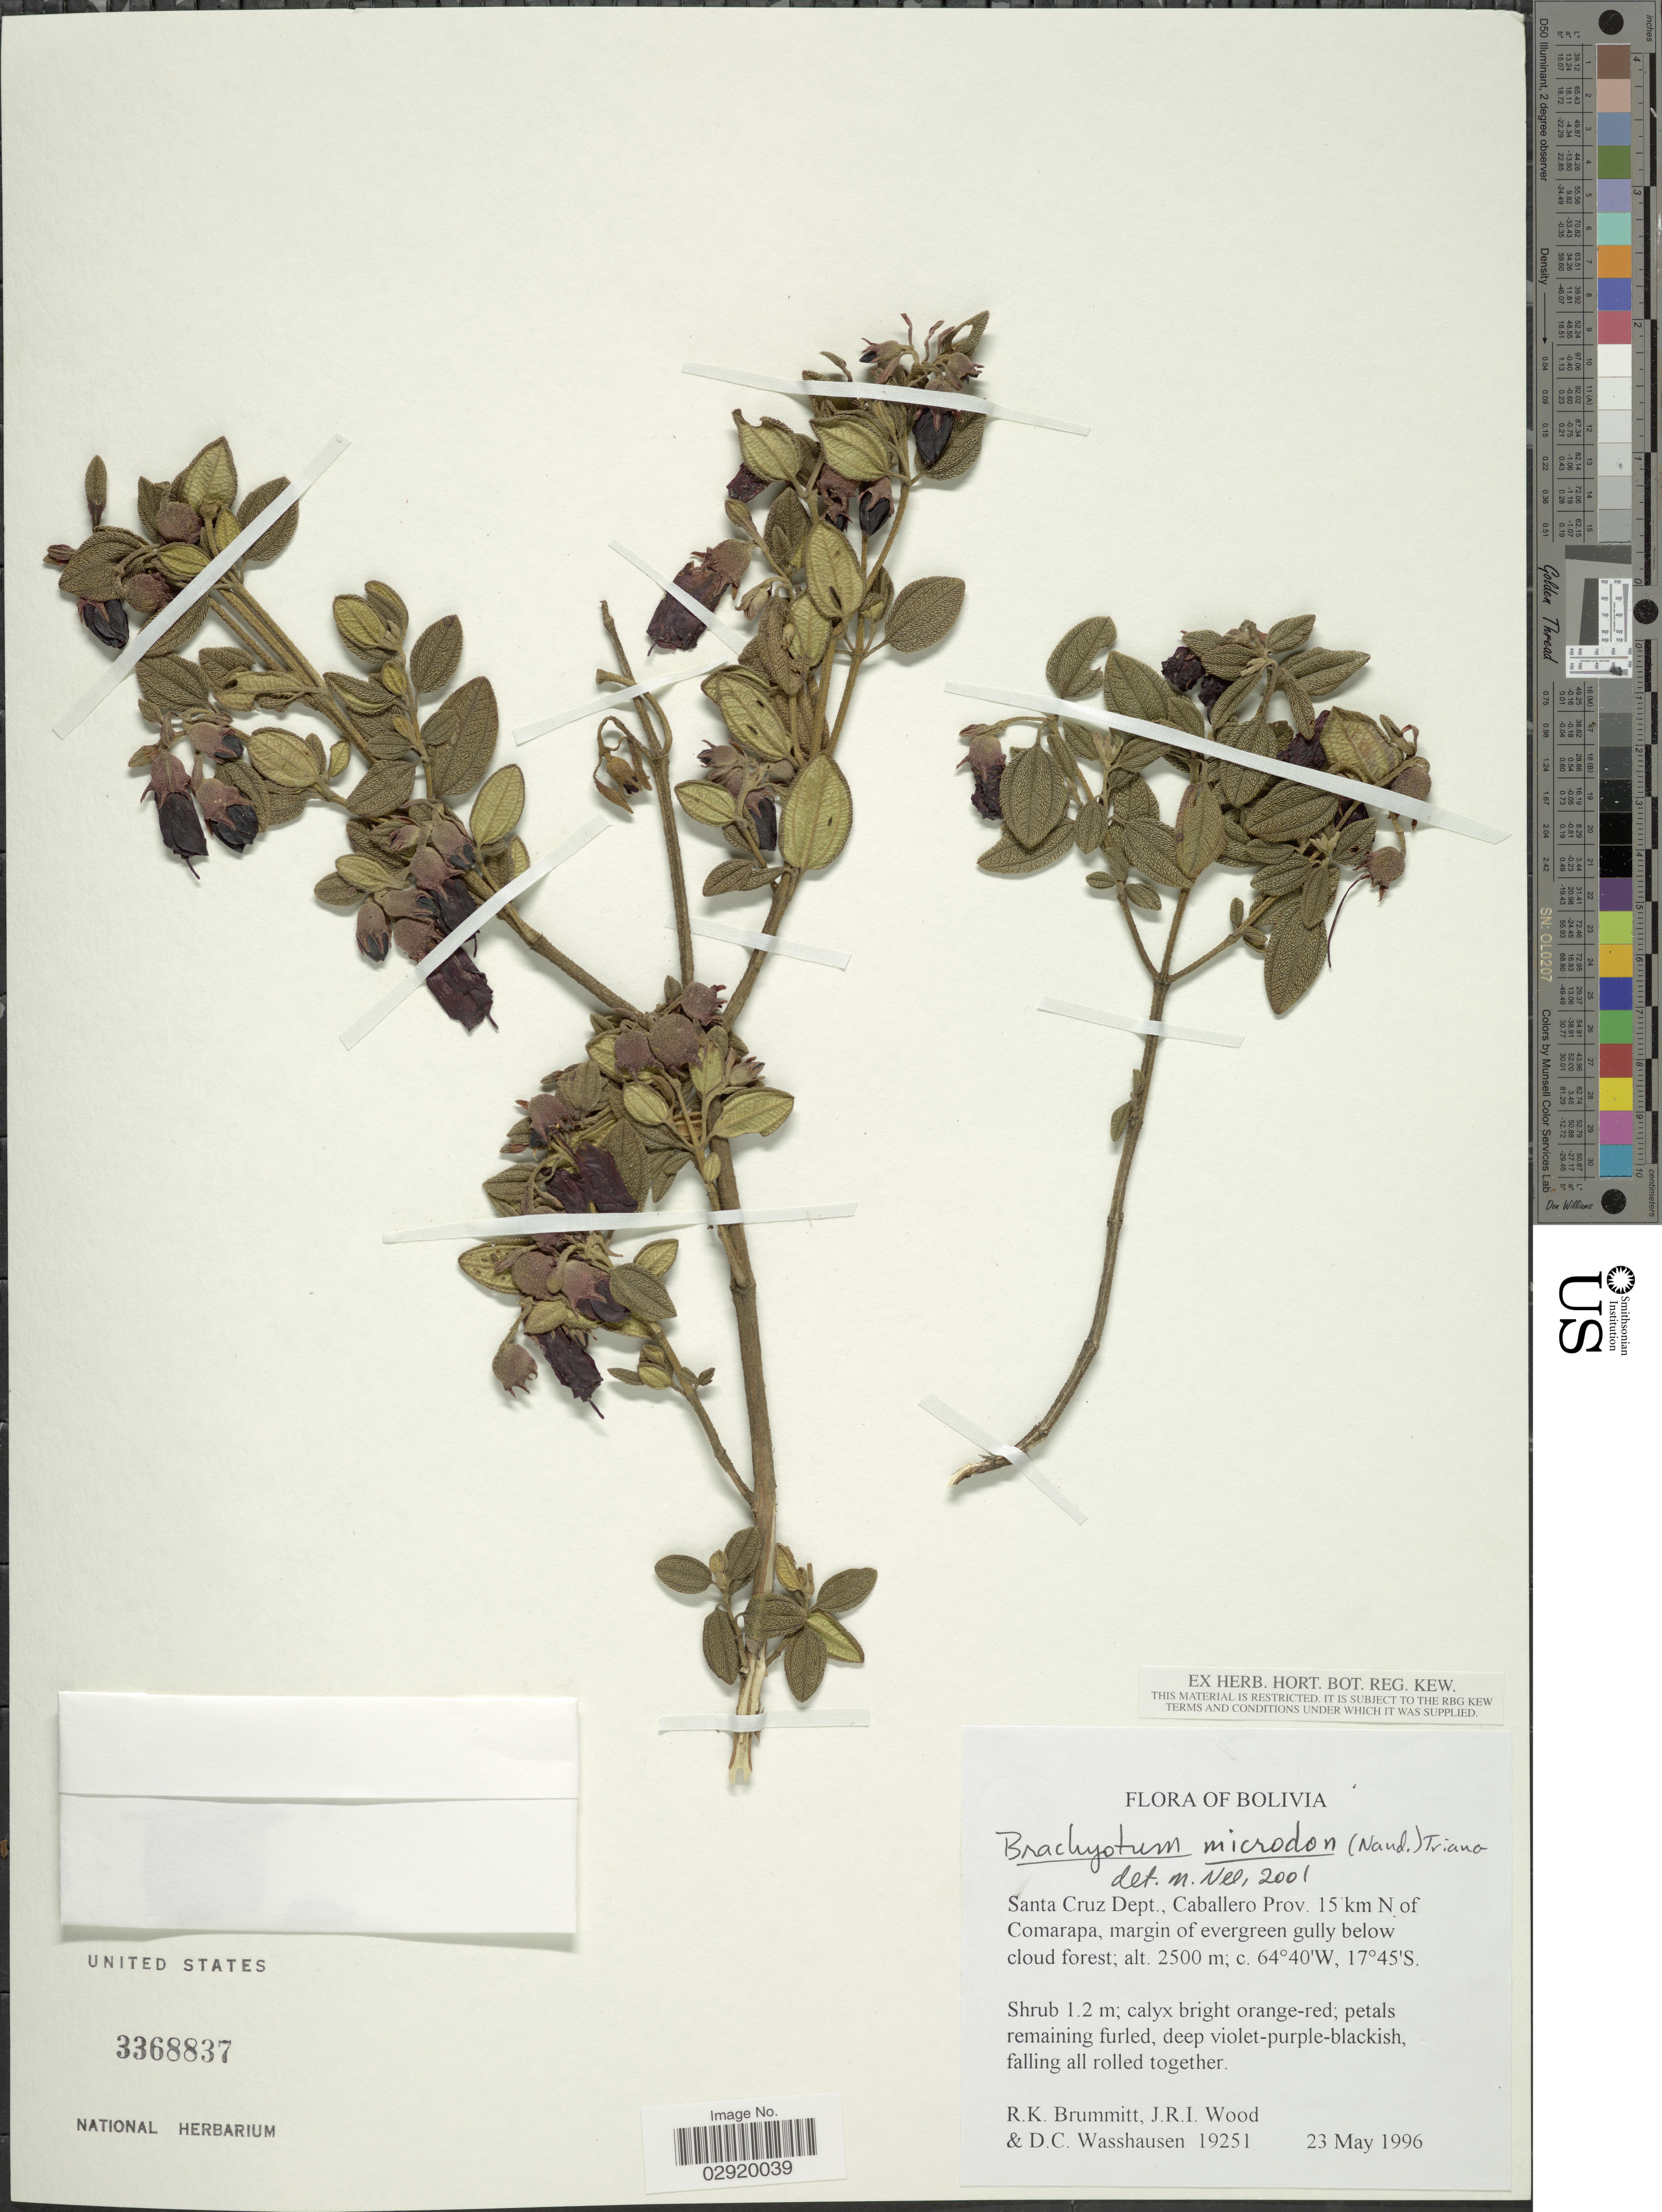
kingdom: Plantae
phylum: Tracheophyta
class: Magnoliopsida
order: Myrtales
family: Melastomataceae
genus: Brachyotum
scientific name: Brachyotum microdon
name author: (Naudin) Triana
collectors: R. K. Brummitt, J. R. I. Wood & D. C. Wasshausen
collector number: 19251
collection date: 1996-05-23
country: Bolivia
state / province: Santa Cruz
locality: Santa Cruz Dept., Caballero Prov. 15 km N of Comparapa.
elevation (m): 2500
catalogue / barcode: US 33368837